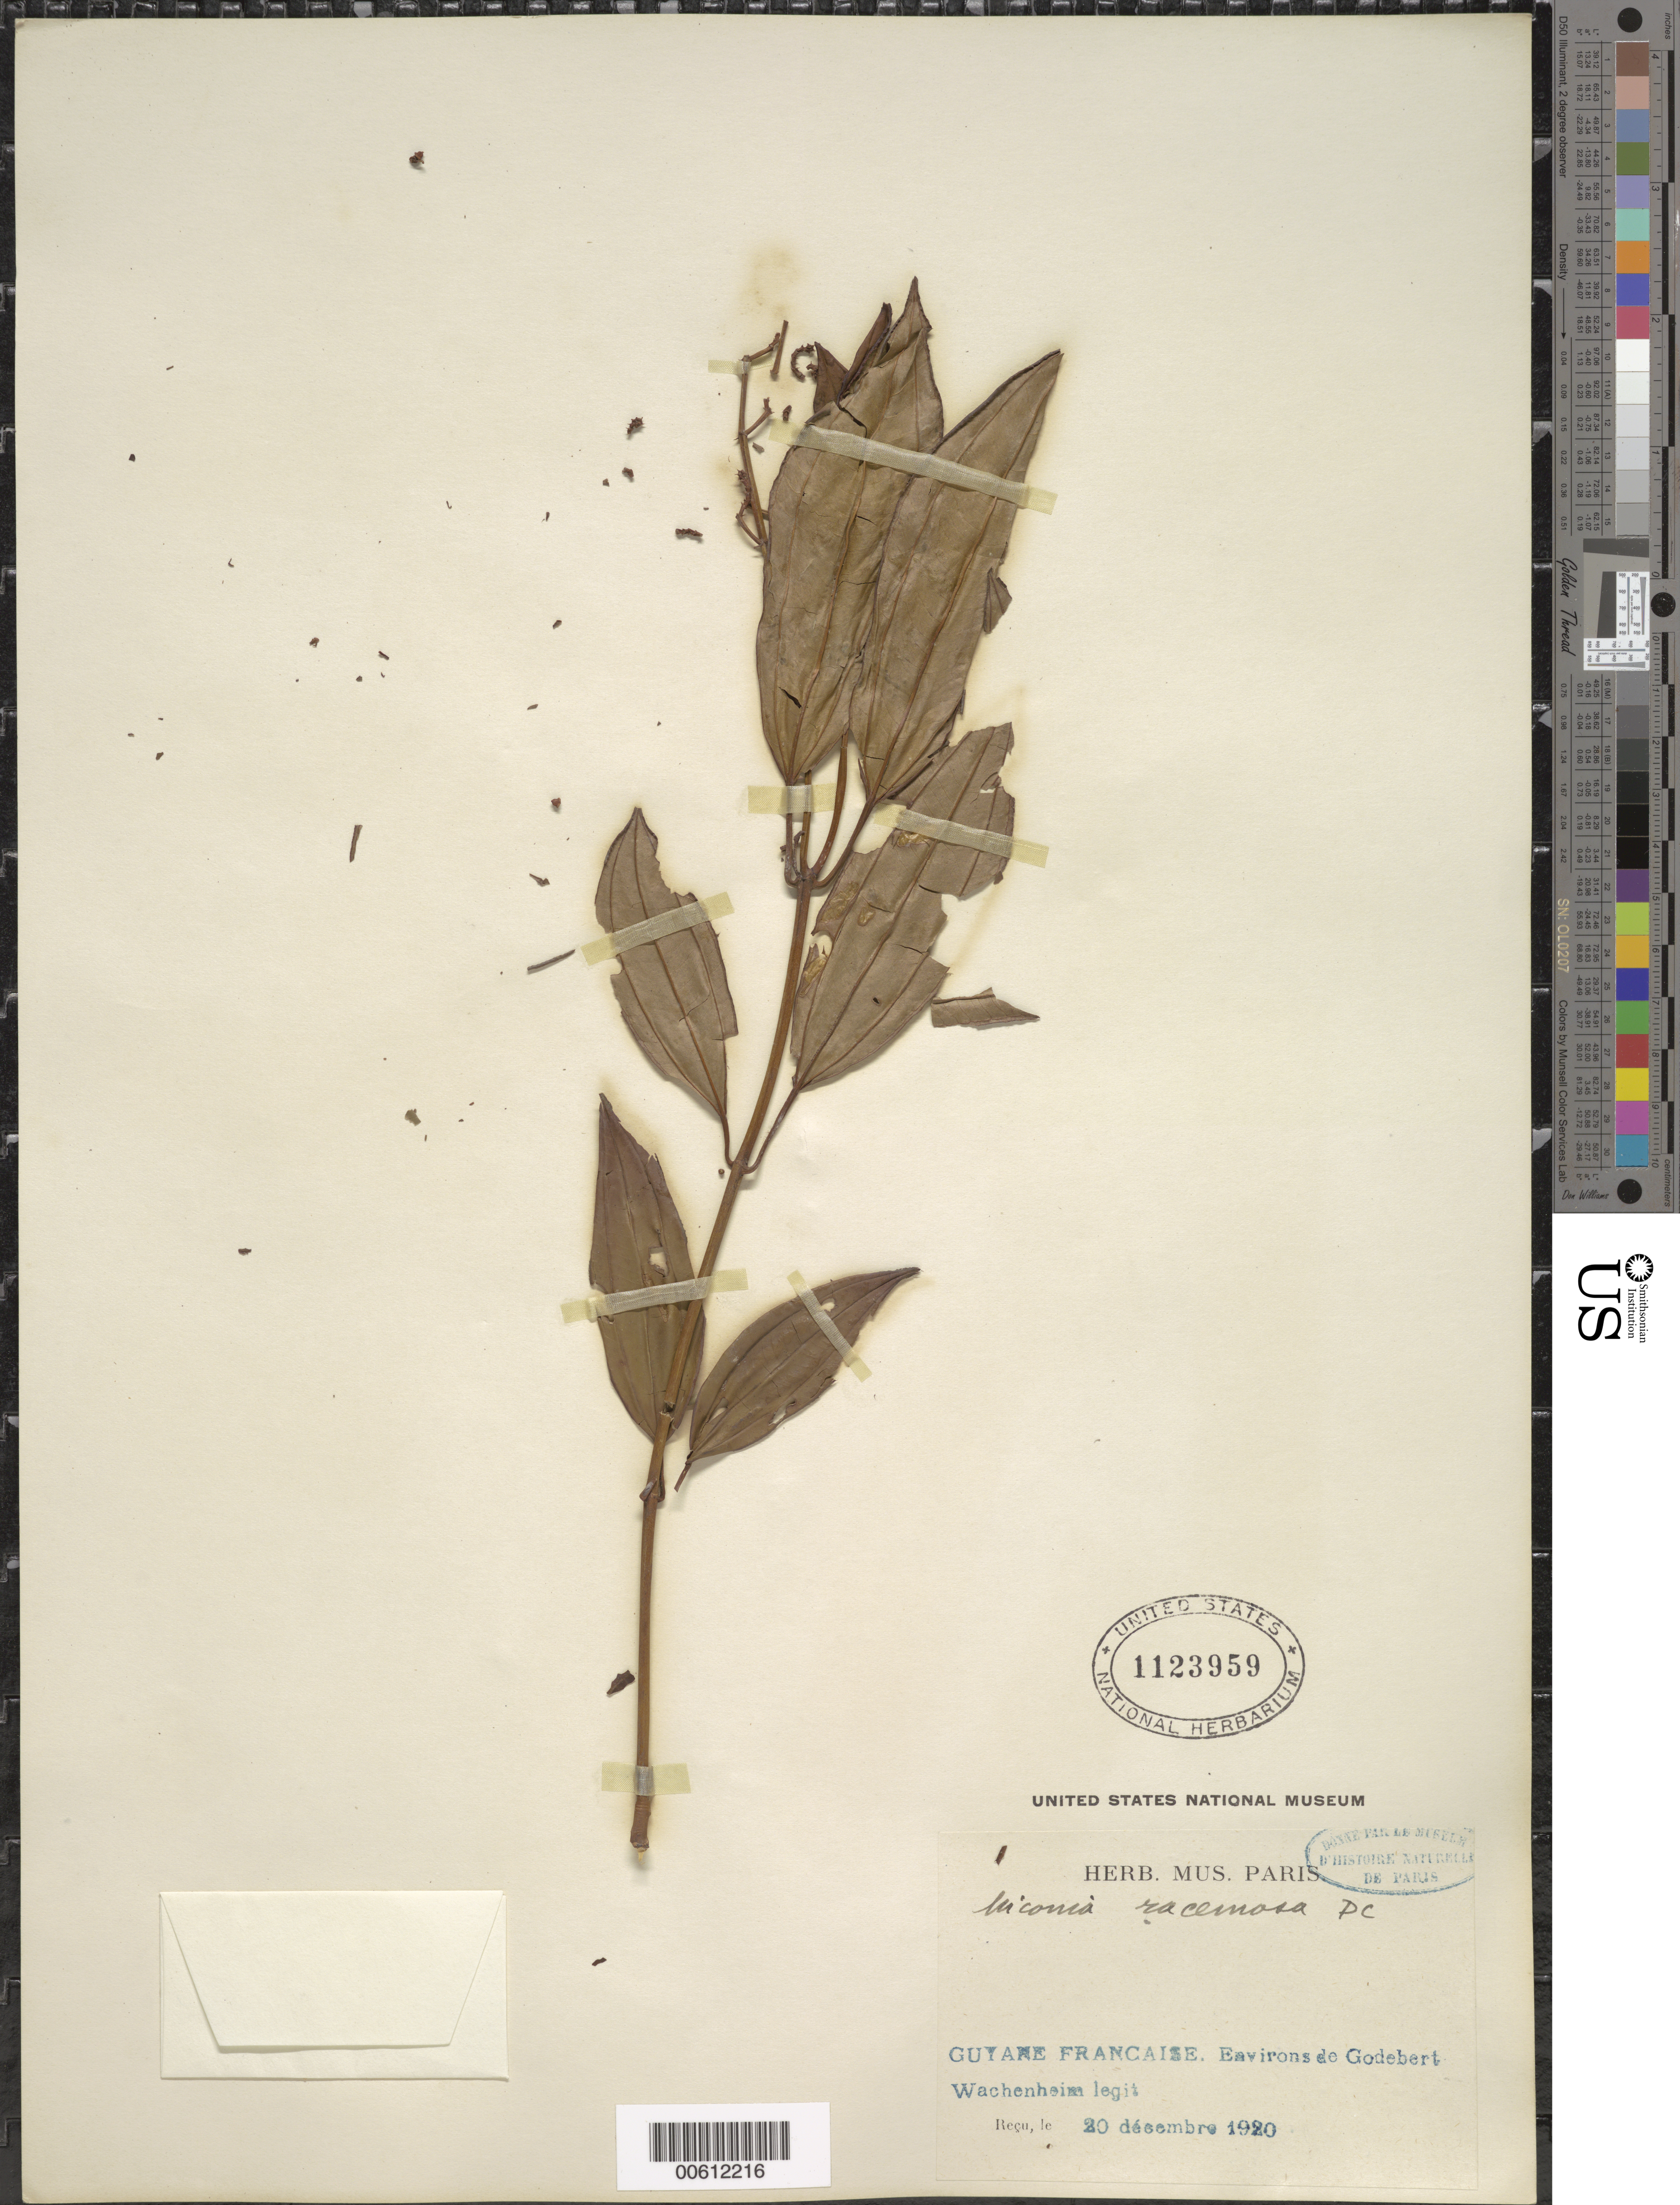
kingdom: Plantae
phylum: Tracheophyta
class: Magnoliopsida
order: Myrtales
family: Melastomataceae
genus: Miconia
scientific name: Miconia racemosa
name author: (Aubl.) DC.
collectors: G. Wachenheim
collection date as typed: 20-Dec-20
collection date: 1920-12-20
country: French Guiana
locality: Godebert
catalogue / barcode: US 1123959